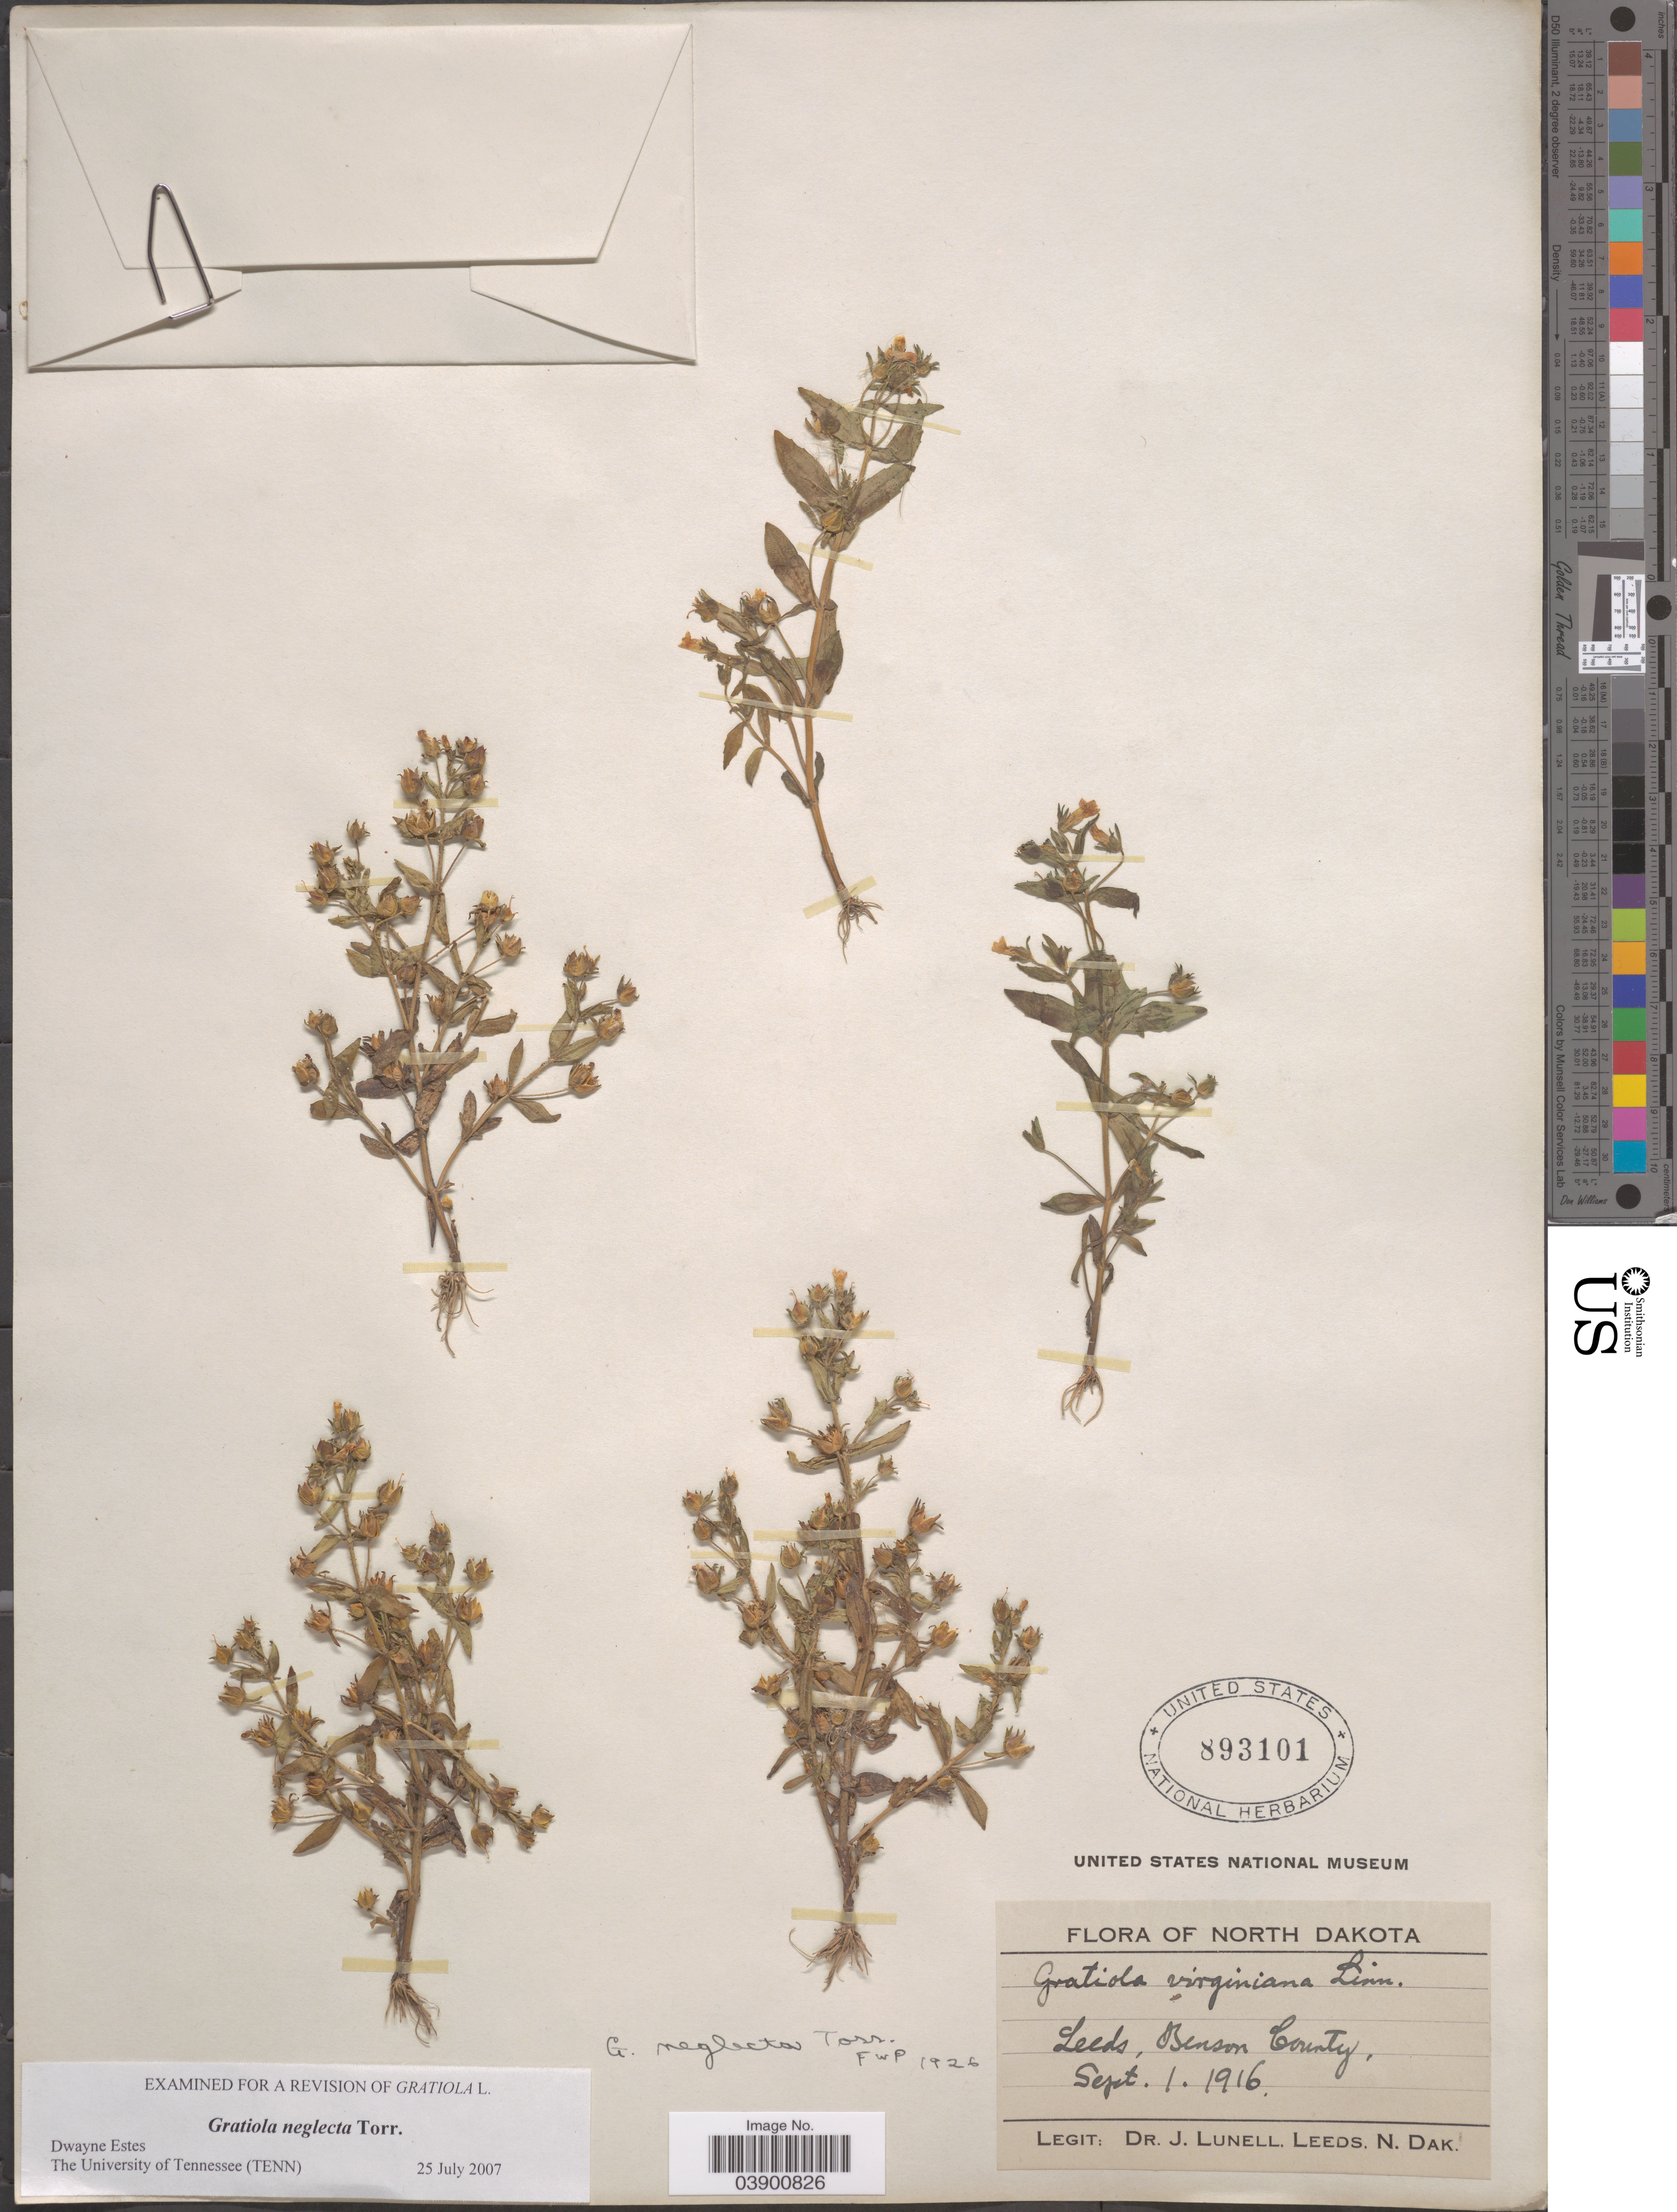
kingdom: Plantae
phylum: Tracheophyta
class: Magnoliopsida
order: Lamiales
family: Plantaginaceae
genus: Gratiola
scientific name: Gratiola neglecta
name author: Torr.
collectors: J. Lunell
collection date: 1916-09-01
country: United States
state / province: North Dakota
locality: Leeds, Benson County.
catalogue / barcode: US 893101